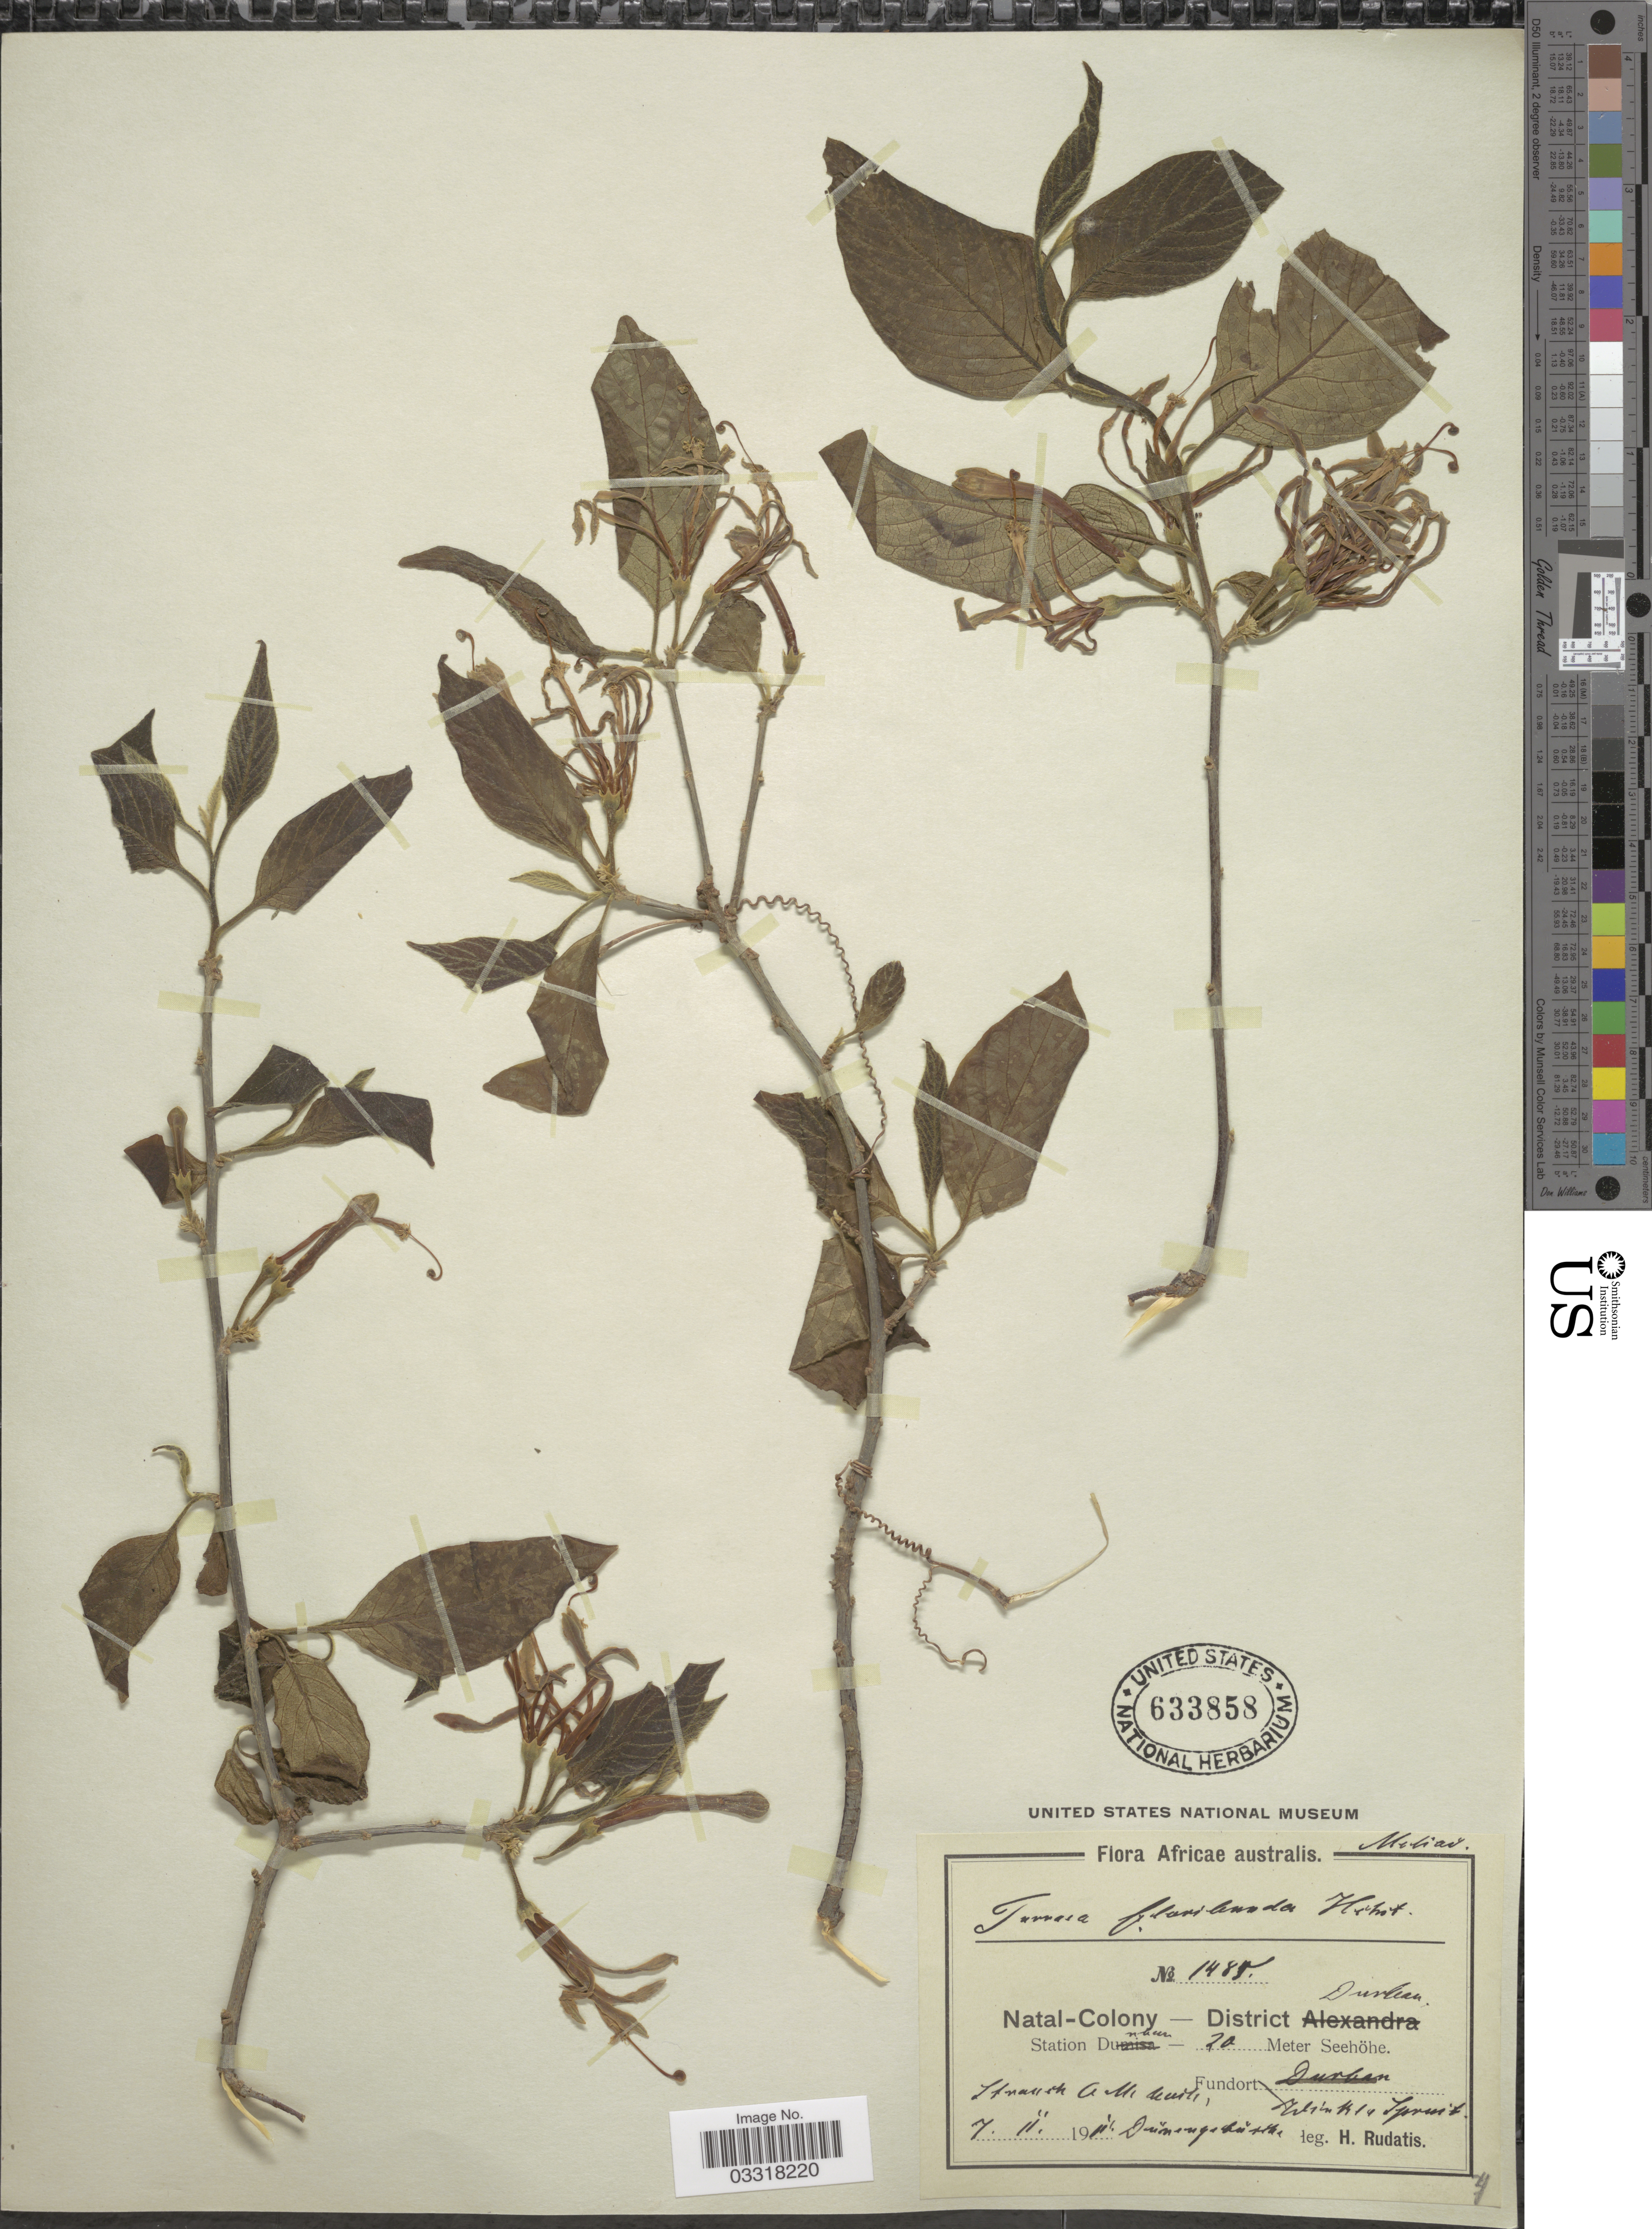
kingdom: Plantae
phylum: Tracheophyta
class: Magnoliopsida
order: Sapindales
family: Meliaceae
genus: Turraea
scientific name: Turraea floribunda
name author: Hochst.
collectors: H. Rudatis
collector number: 1485*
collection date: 1911-11-07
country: South Africa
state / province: KwaZulu-Natal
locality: Africae australis. Natal-Colony - District Durban. Station Durban. Winkle Spruit. [illegible]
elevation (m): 20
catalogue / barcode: US 633858